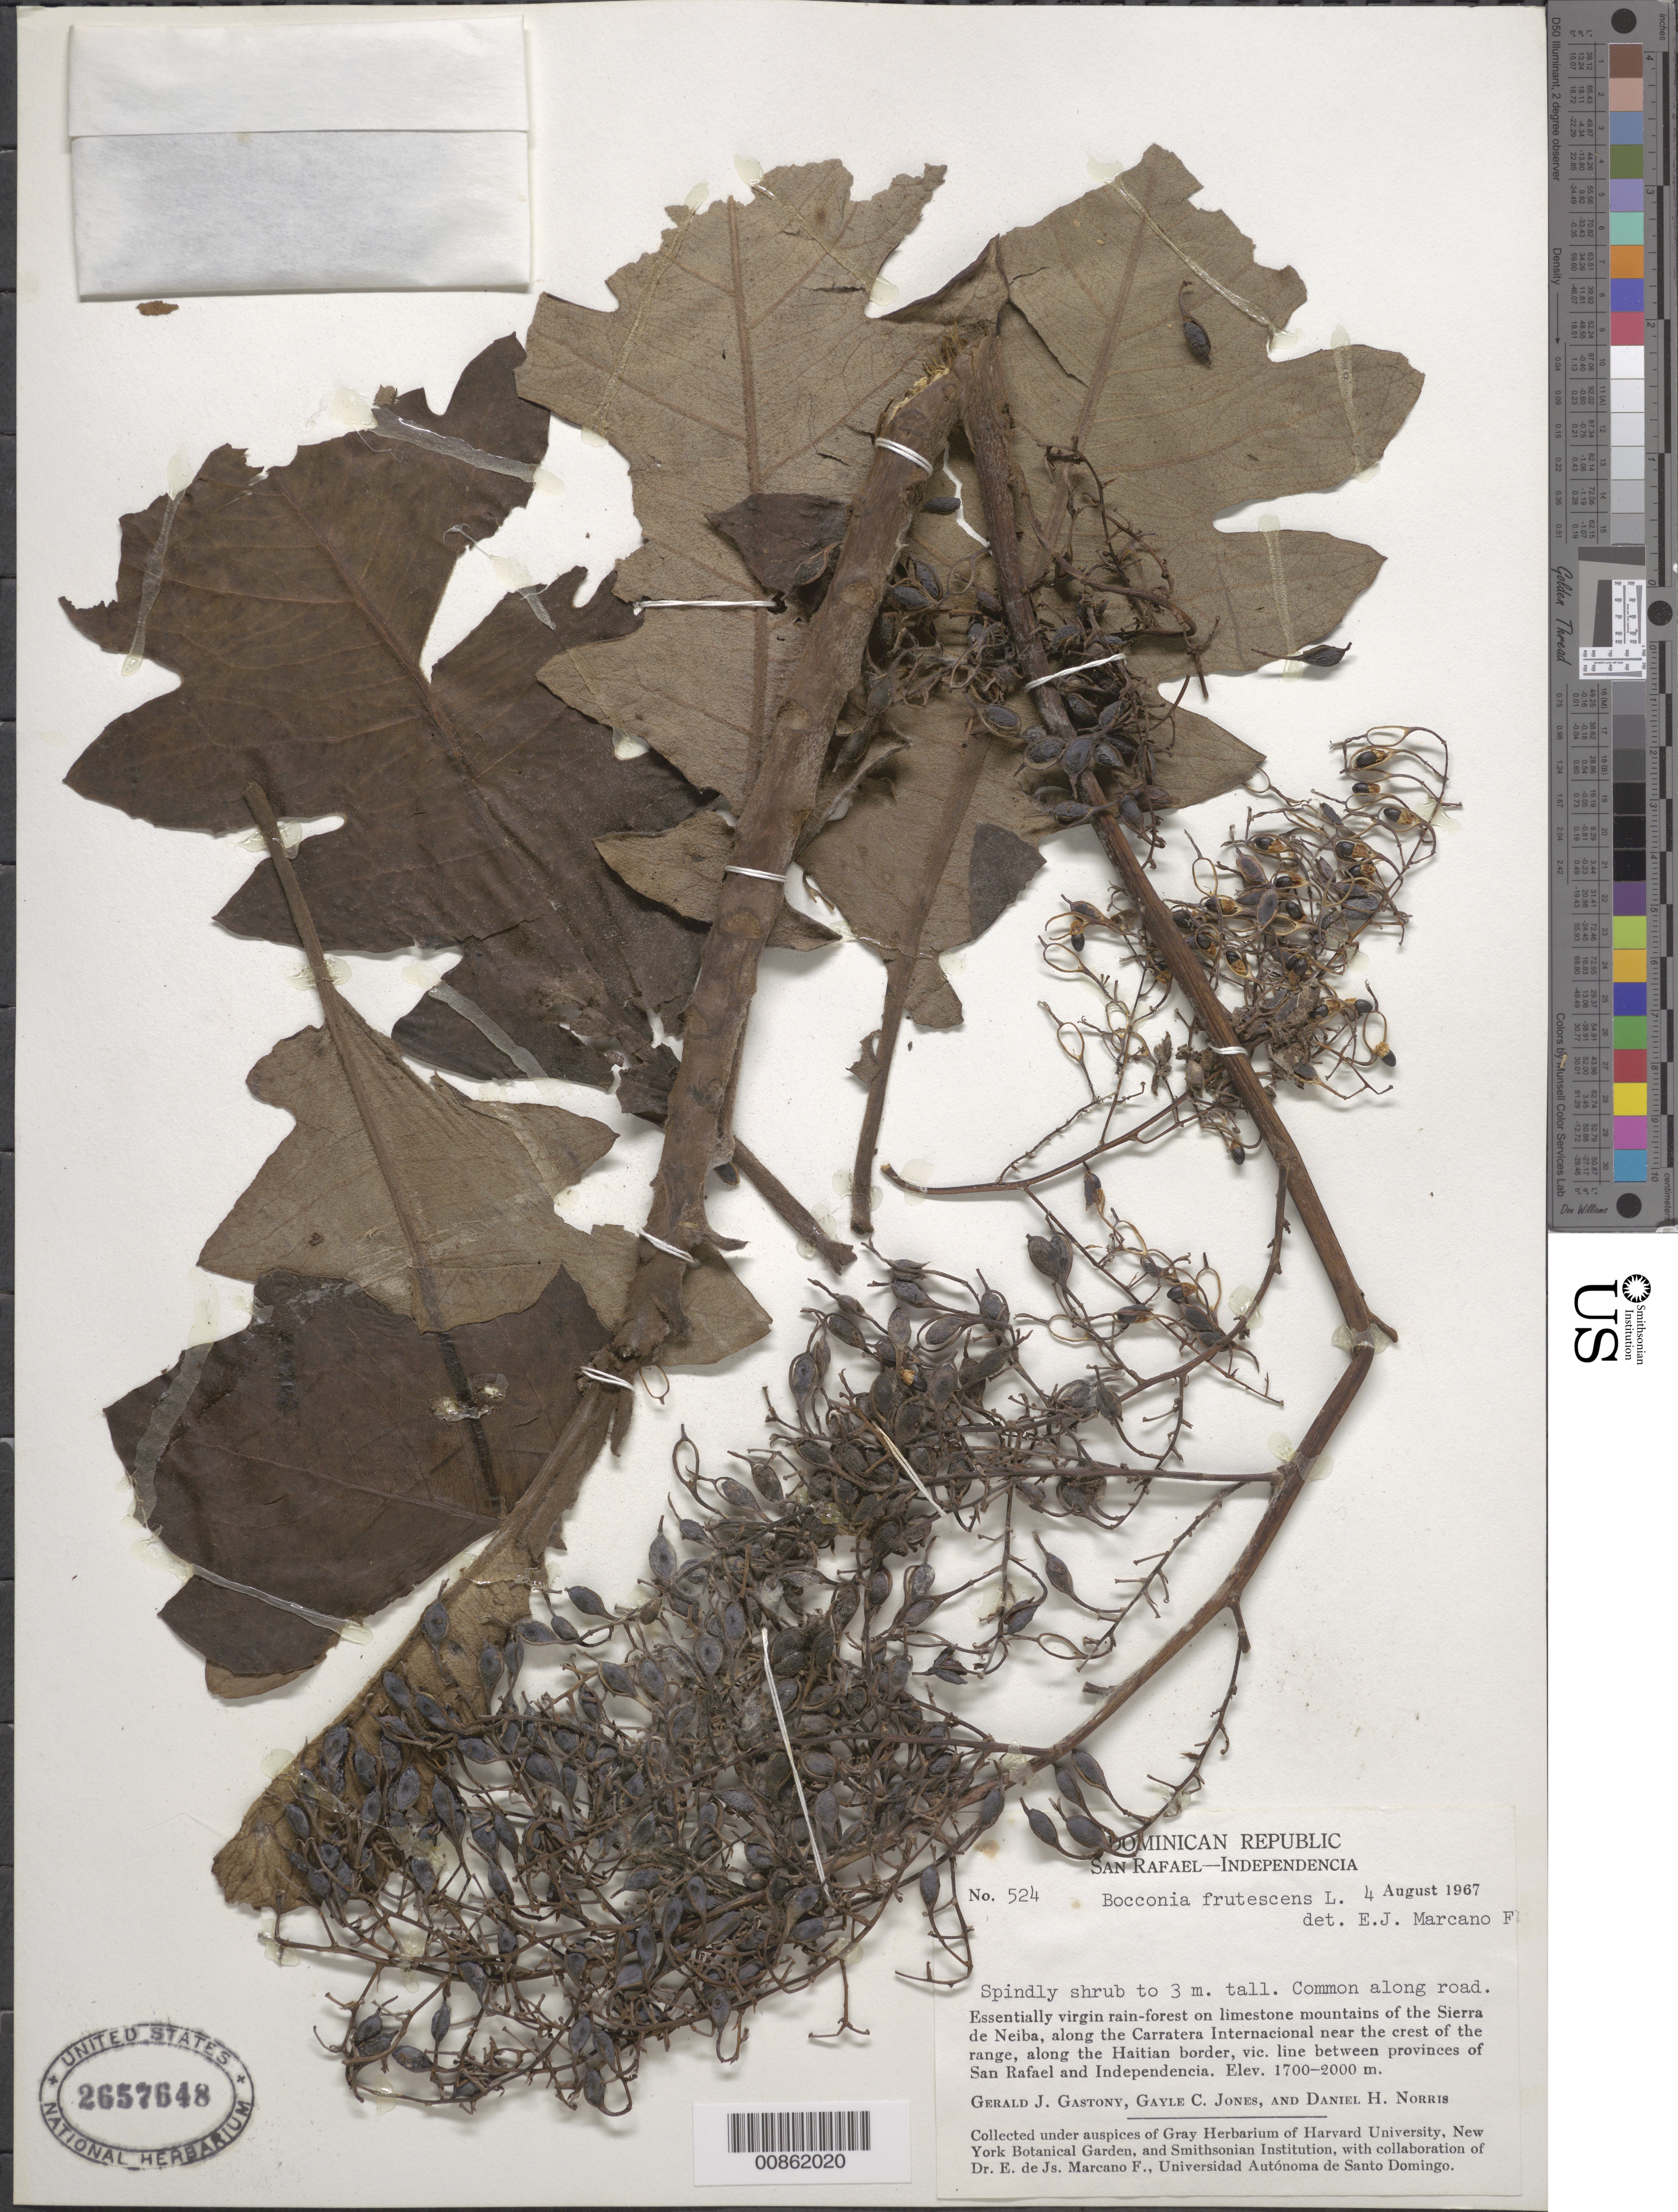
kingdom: Plantae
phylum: Tracheophyta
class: Magnoliopsida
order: Ranunculales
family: Papaveraceae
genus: Bocconia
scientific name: Bocconia frutescens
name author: L.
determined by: Marcano F., E. J.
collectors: G. Gastony, G. C. Jones & D. H. Norris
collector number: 524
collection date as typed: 04 Aug 1967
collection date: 1967-08-04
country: Dominican Republic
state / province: Elias Piña / Independencia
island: Hispaniola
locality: Sierra de Neiba, along Carretera Internacional near the crest of the range, along the Haitian border, vicinity line between provinces of San Rafael (obsolete) and Independencia.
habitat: Essentially virgin rain-forest on limestone mountains.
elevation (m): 1700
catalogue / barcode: US 2657648